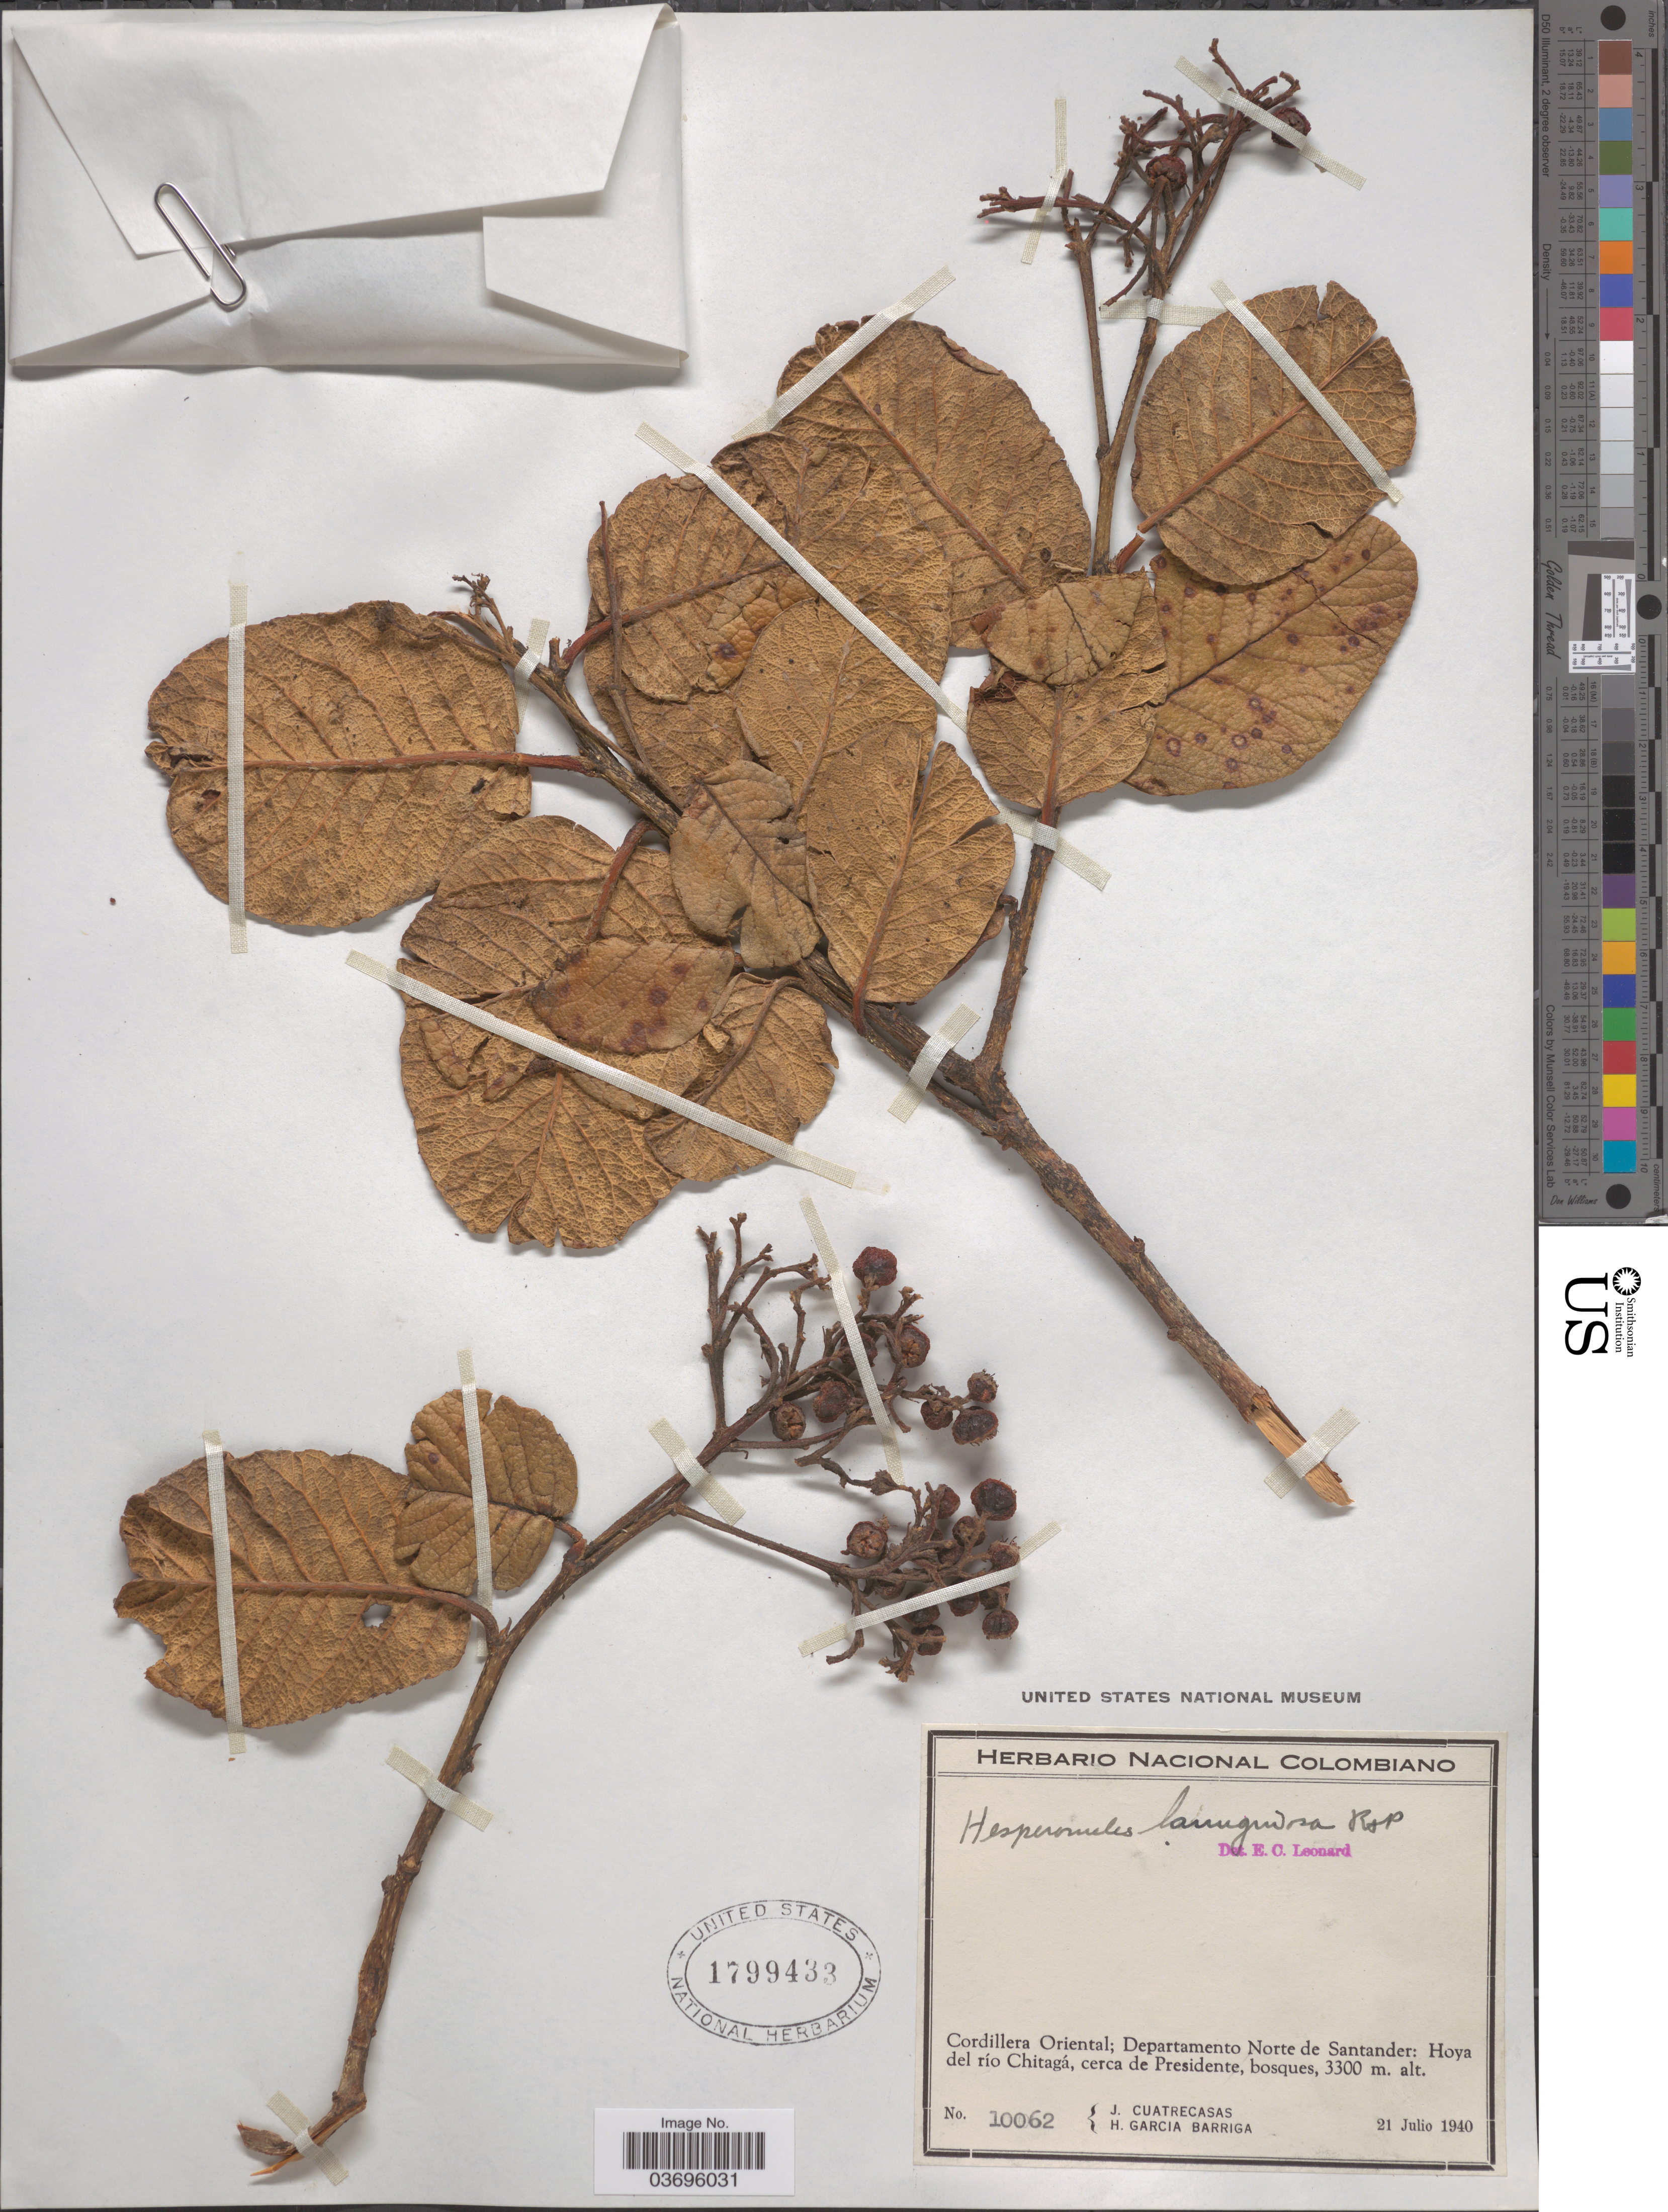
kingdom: Plantae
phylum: Tracheophyta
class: Magnoliopsida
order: Rosales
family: Rosaceae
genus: Hesperomeles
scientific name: Hesperomeles ferruginea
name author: (Juss. ex Pers.) Benth.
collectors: J. Cuatrecasas & H. García Barriga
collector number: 10062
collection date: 1940-07-21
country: Colombia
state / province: Norte de Santander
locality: Cordillera Oriental; Departamento Norte de Santander: Hoya del río Chitagá, cerca de Presidente.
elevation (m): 3300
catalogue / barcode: US 1799433